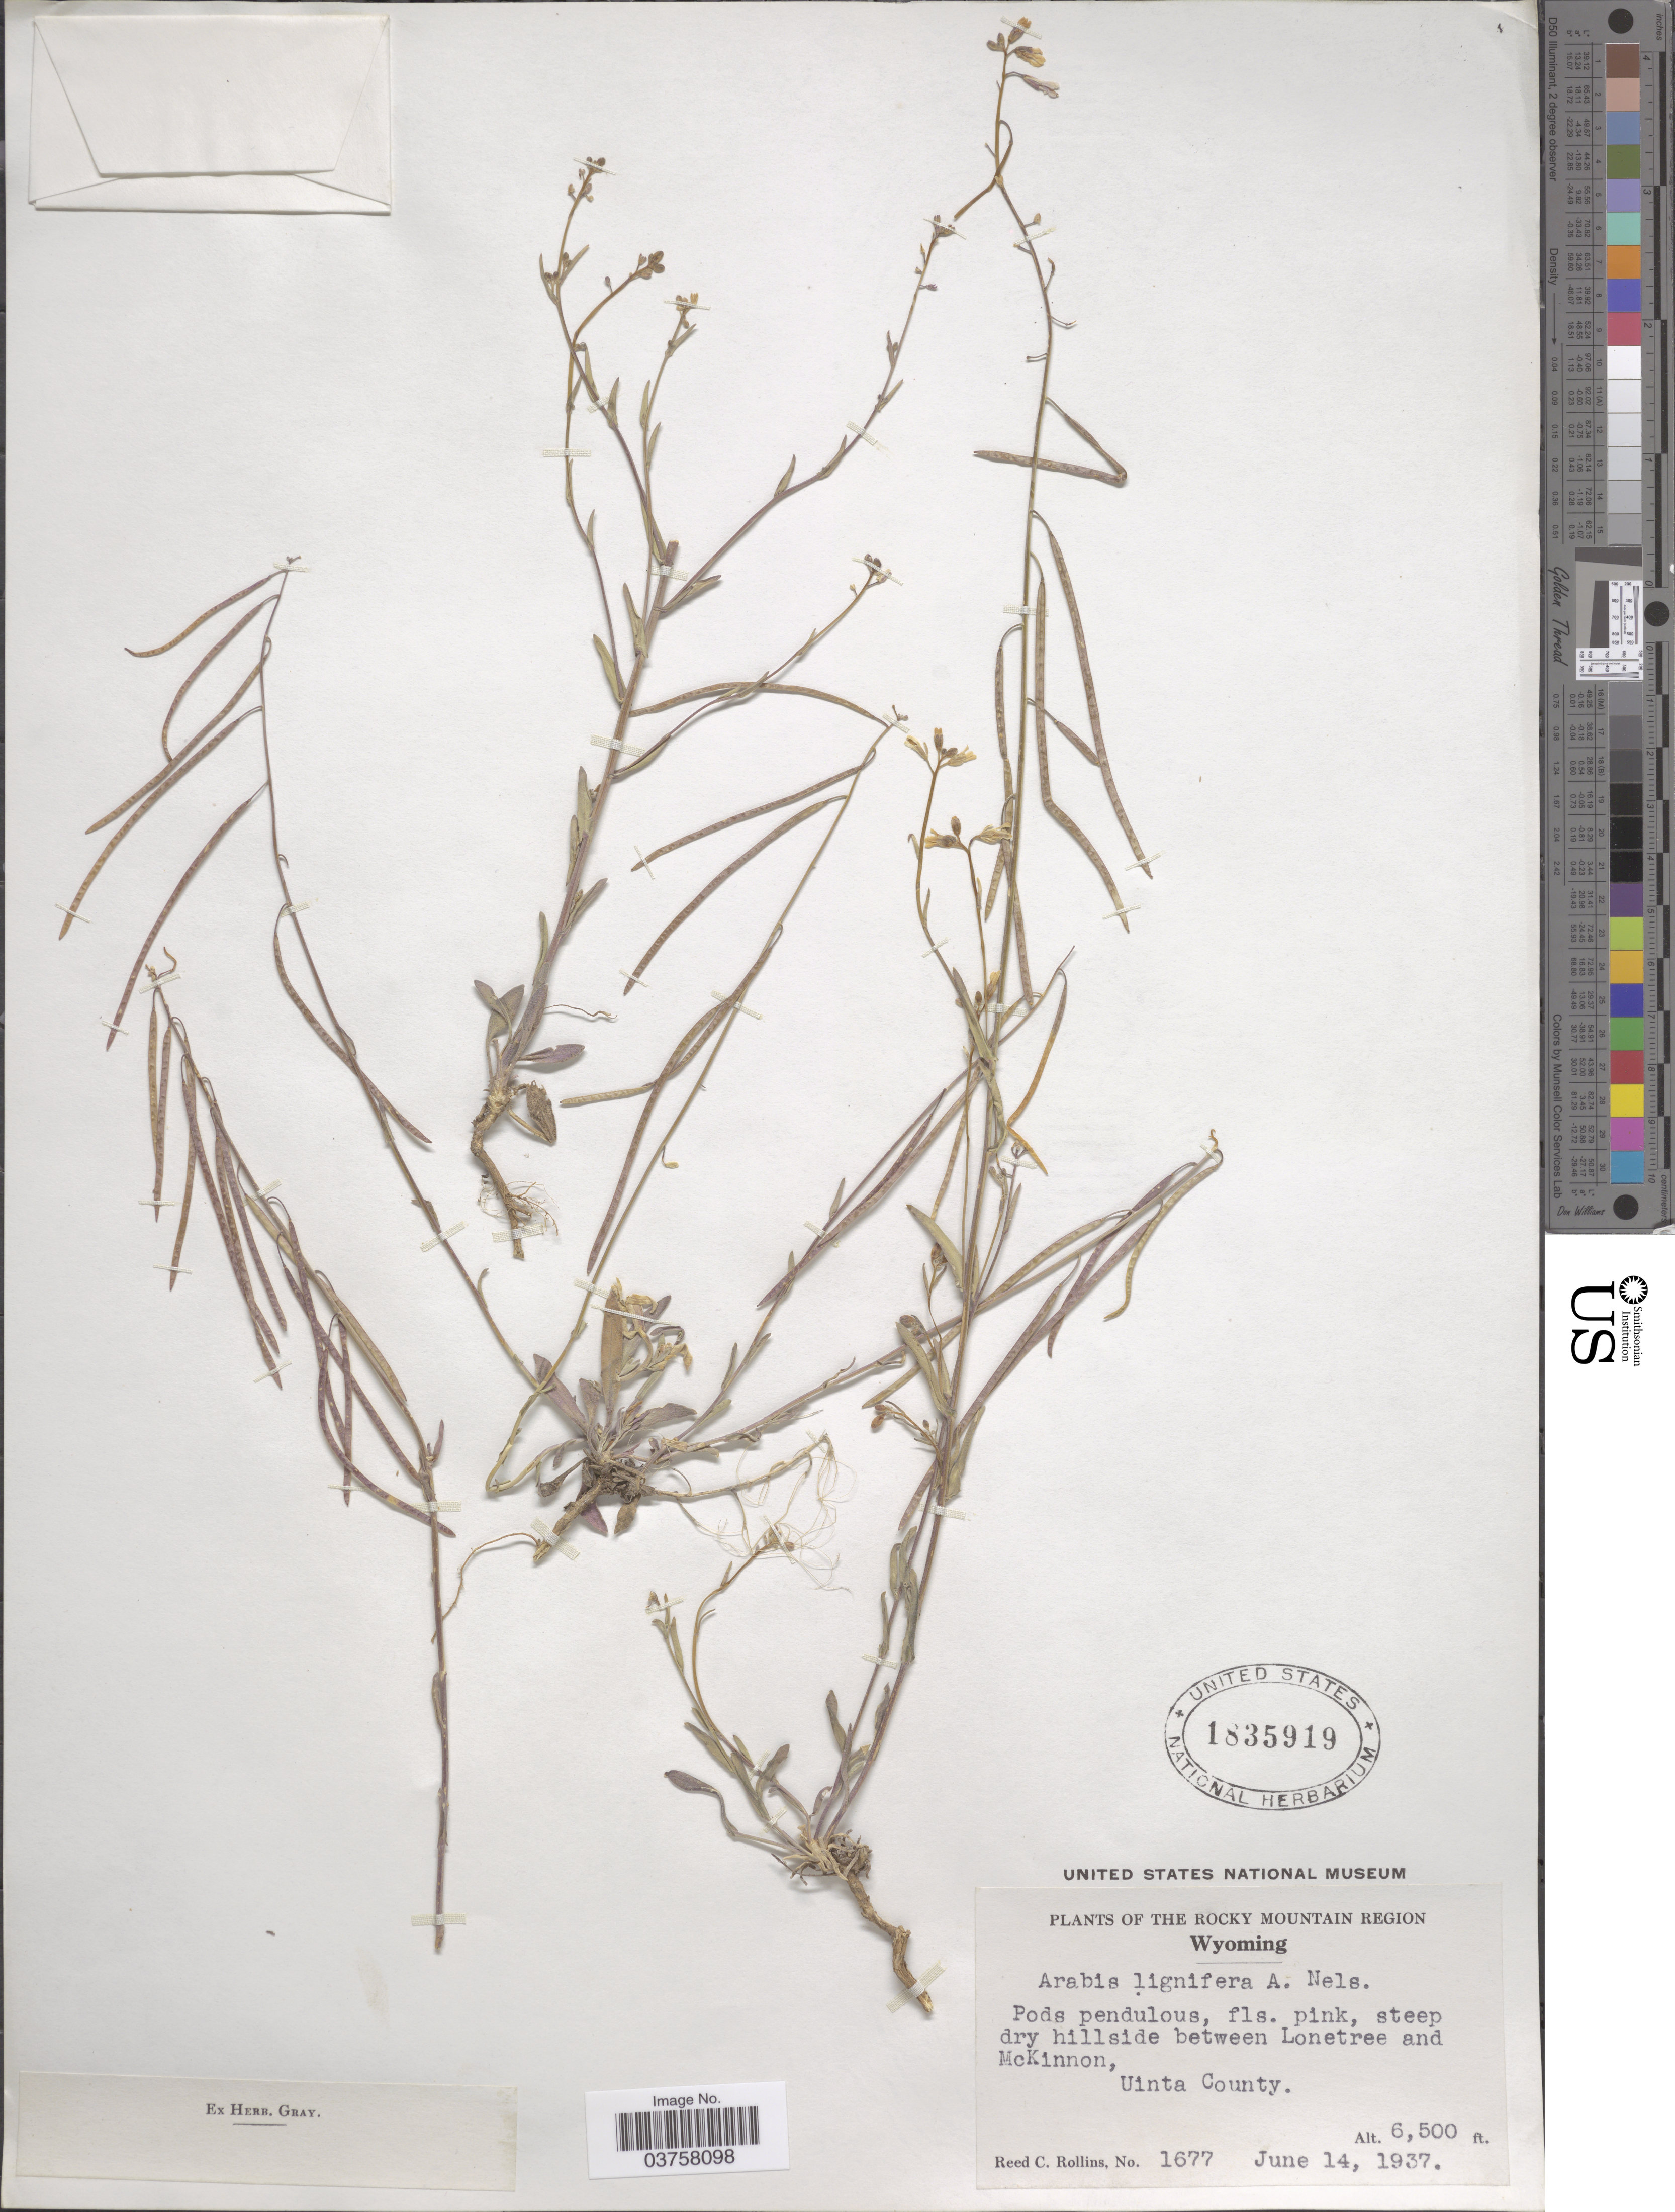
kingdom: Plantae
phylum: Tracheophyta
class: Magnoliopsida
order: Brassicales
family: Brassicaceae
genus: Arabis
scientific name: Arabis lignifera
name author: A. Nelson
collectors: R. C. Rollins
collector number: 1677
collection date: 1937-06-14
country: United States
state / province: Wyoming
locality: The Rocky Mountain Region. Steep dry hillside between Lonetree and McKinnon, Uinta County.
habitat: steep dry hillside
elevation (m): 1981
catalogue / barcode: US 1835919